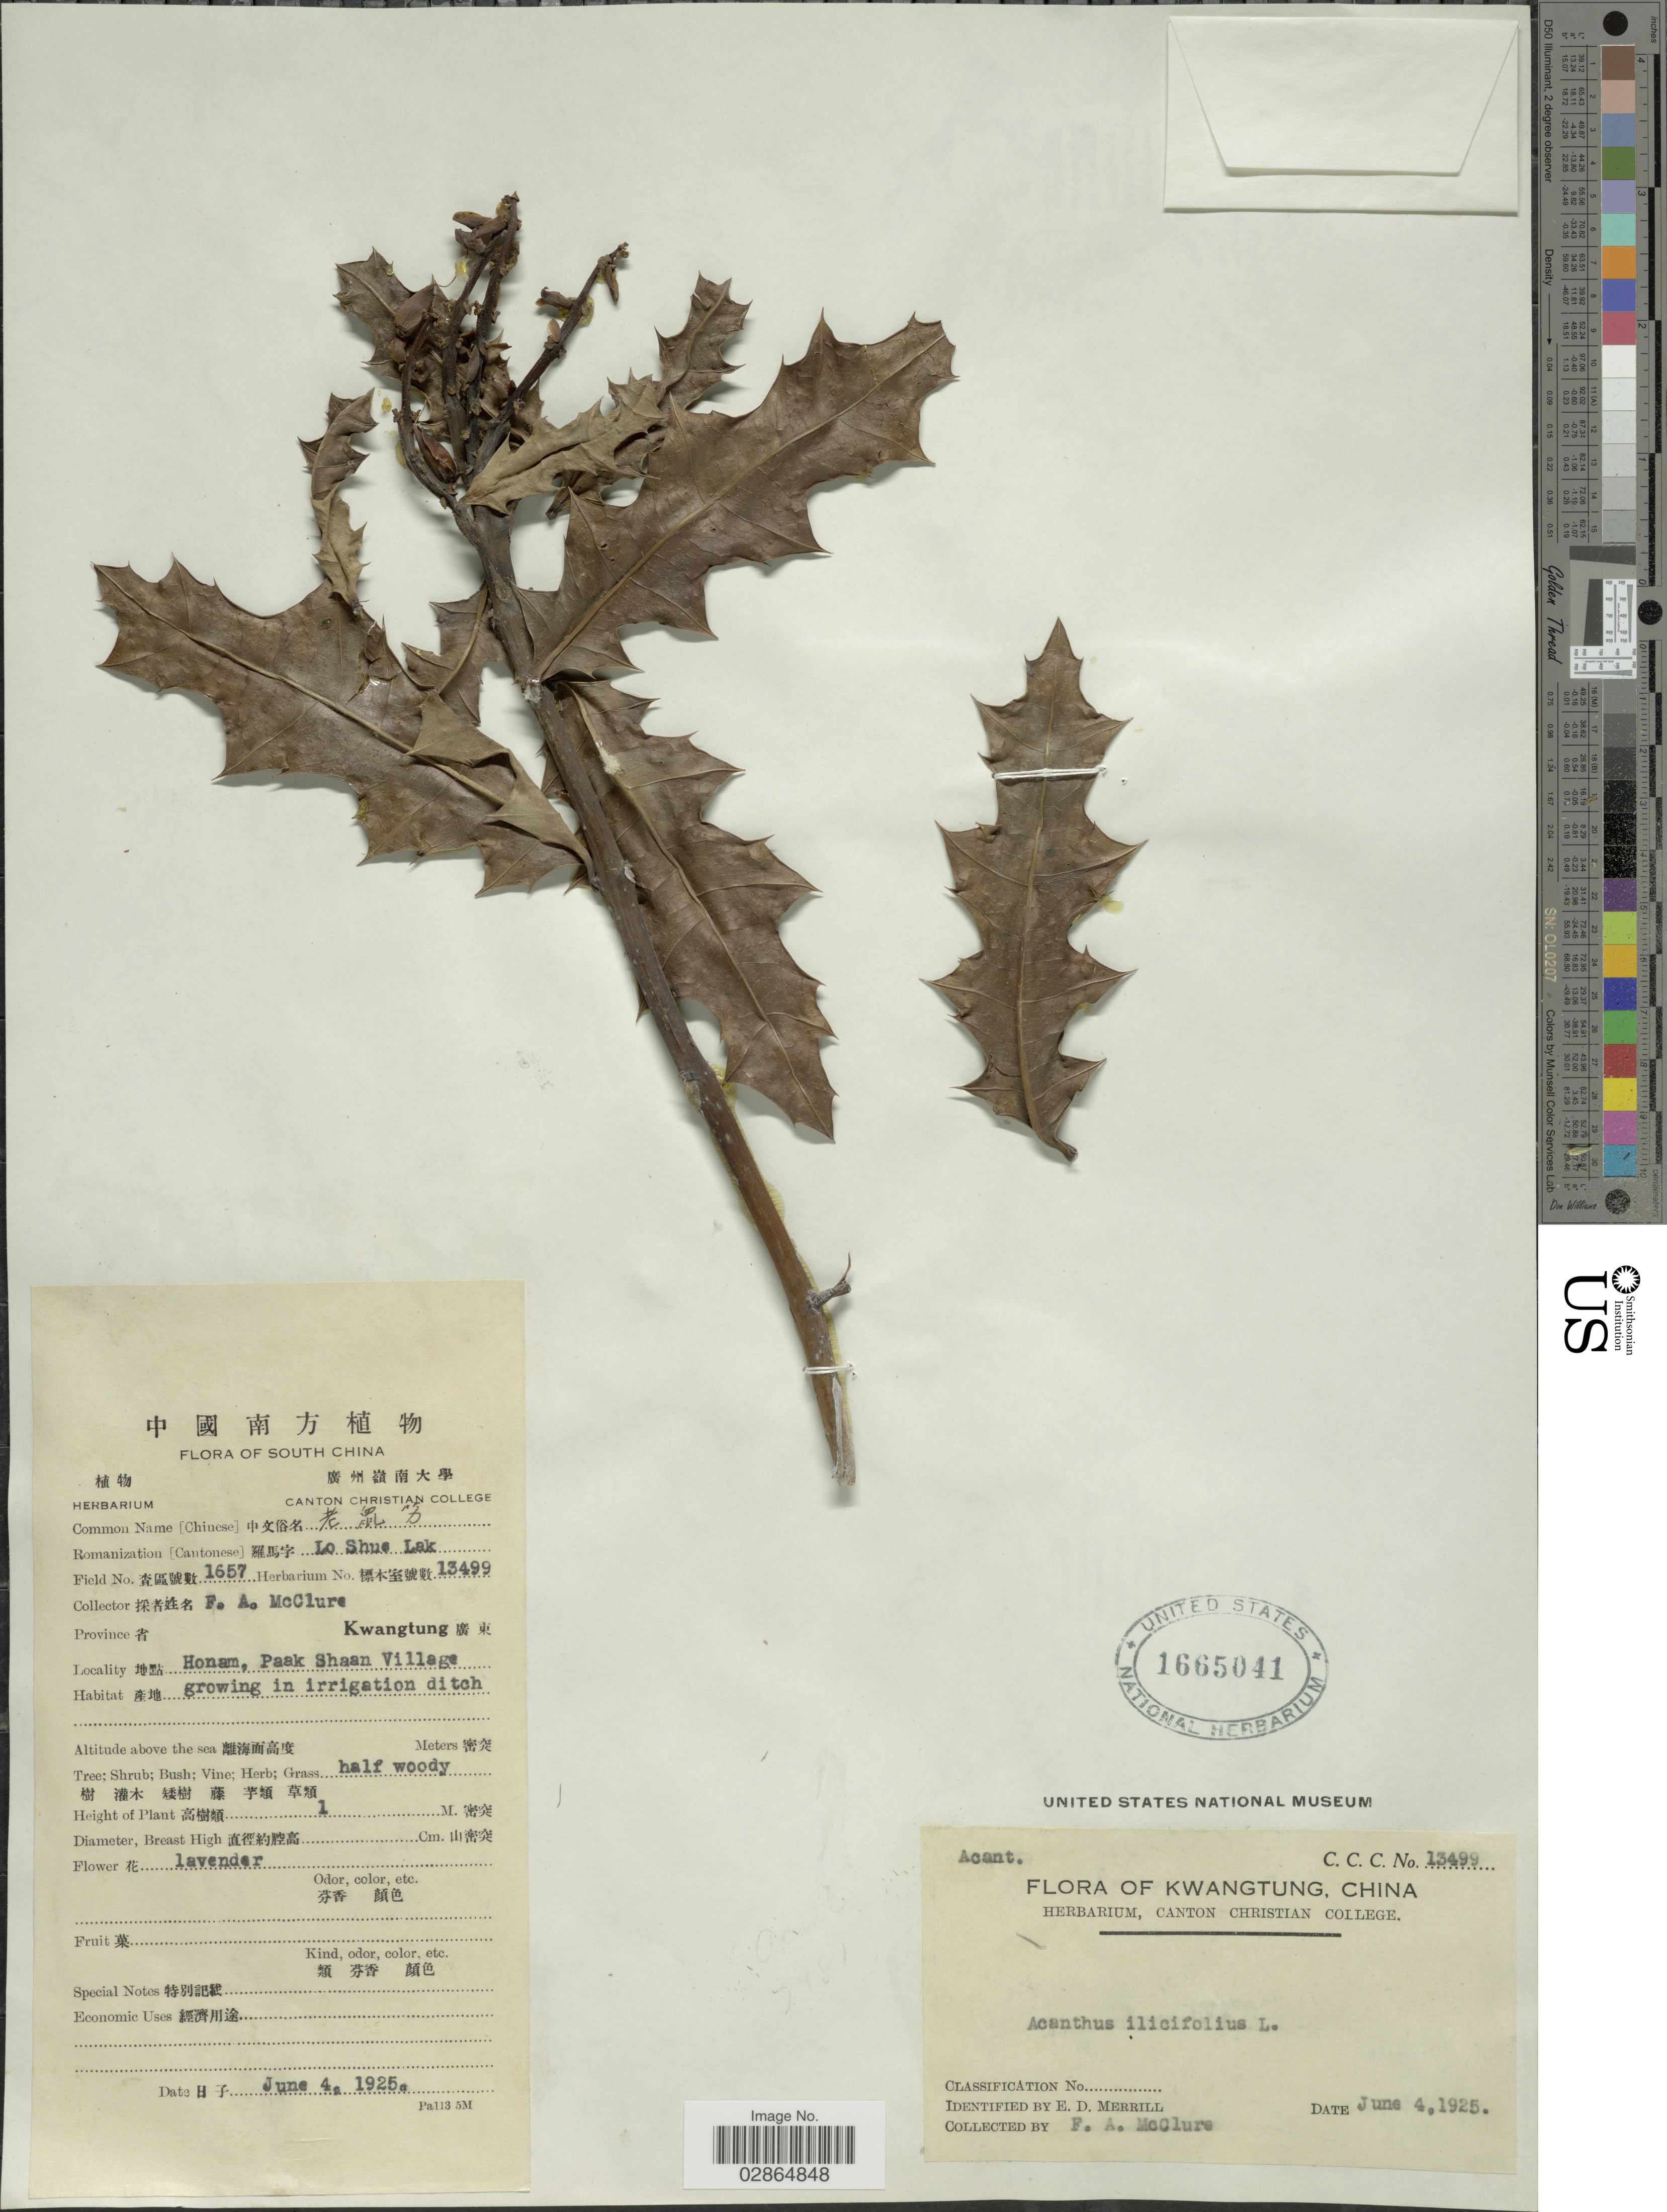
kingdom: Plantae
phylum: Tracheophyta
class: Magnoliopsida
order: Lamiales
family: Acanthaceae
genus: Acanthus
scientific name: Acanthus ilicifolius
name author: L.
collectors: F. A. McClure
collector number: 1657/13499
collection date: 1925-06-04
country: China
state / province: Guangdong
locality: Kwangtung, Honam, Paak Shaan Village. South China.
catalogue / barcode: US 1665041